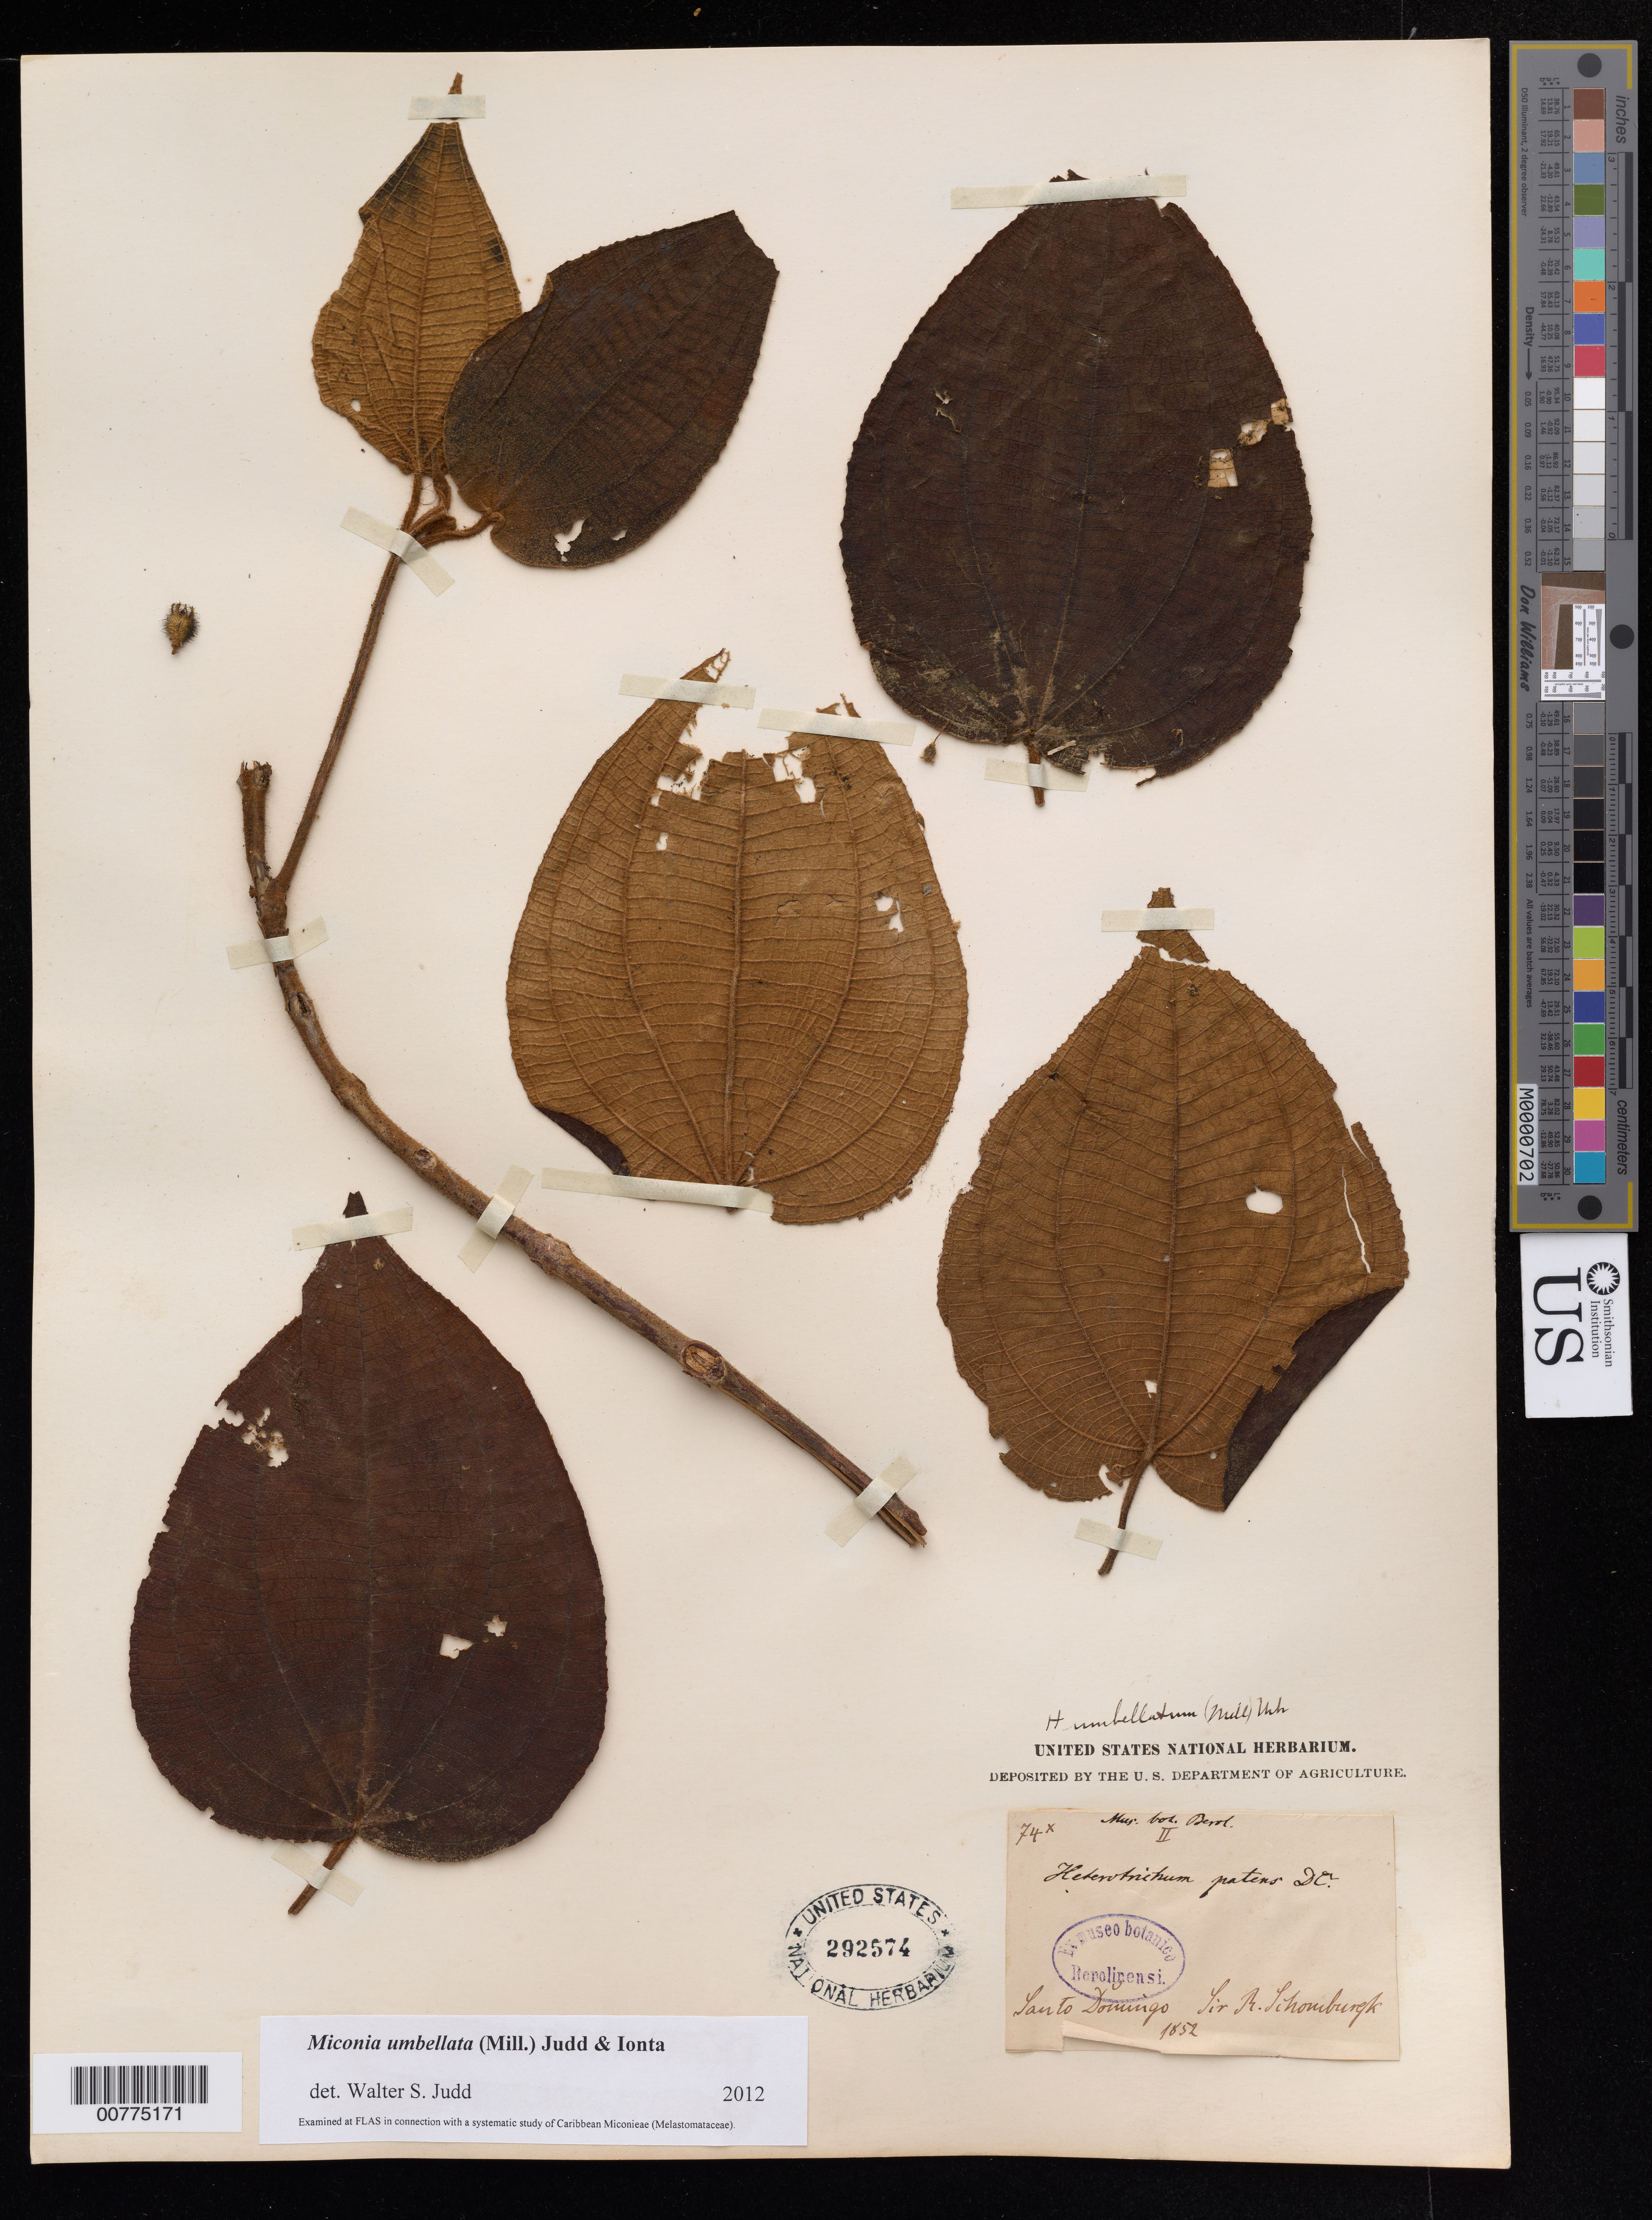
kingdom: Plantae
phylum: Tracheophyta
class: Magnoliopsida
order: Myrtales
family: Melastomataceae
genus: Miconia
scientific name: Miconia umbellata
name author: (Mill.) Judd & Ionta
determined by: Judd, Walter S.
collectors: B. Lihomburgh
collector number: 74x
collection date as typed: Mar 1852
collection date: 1852-03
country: Dominican Republic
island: Hispaniola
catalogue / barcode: US 292574